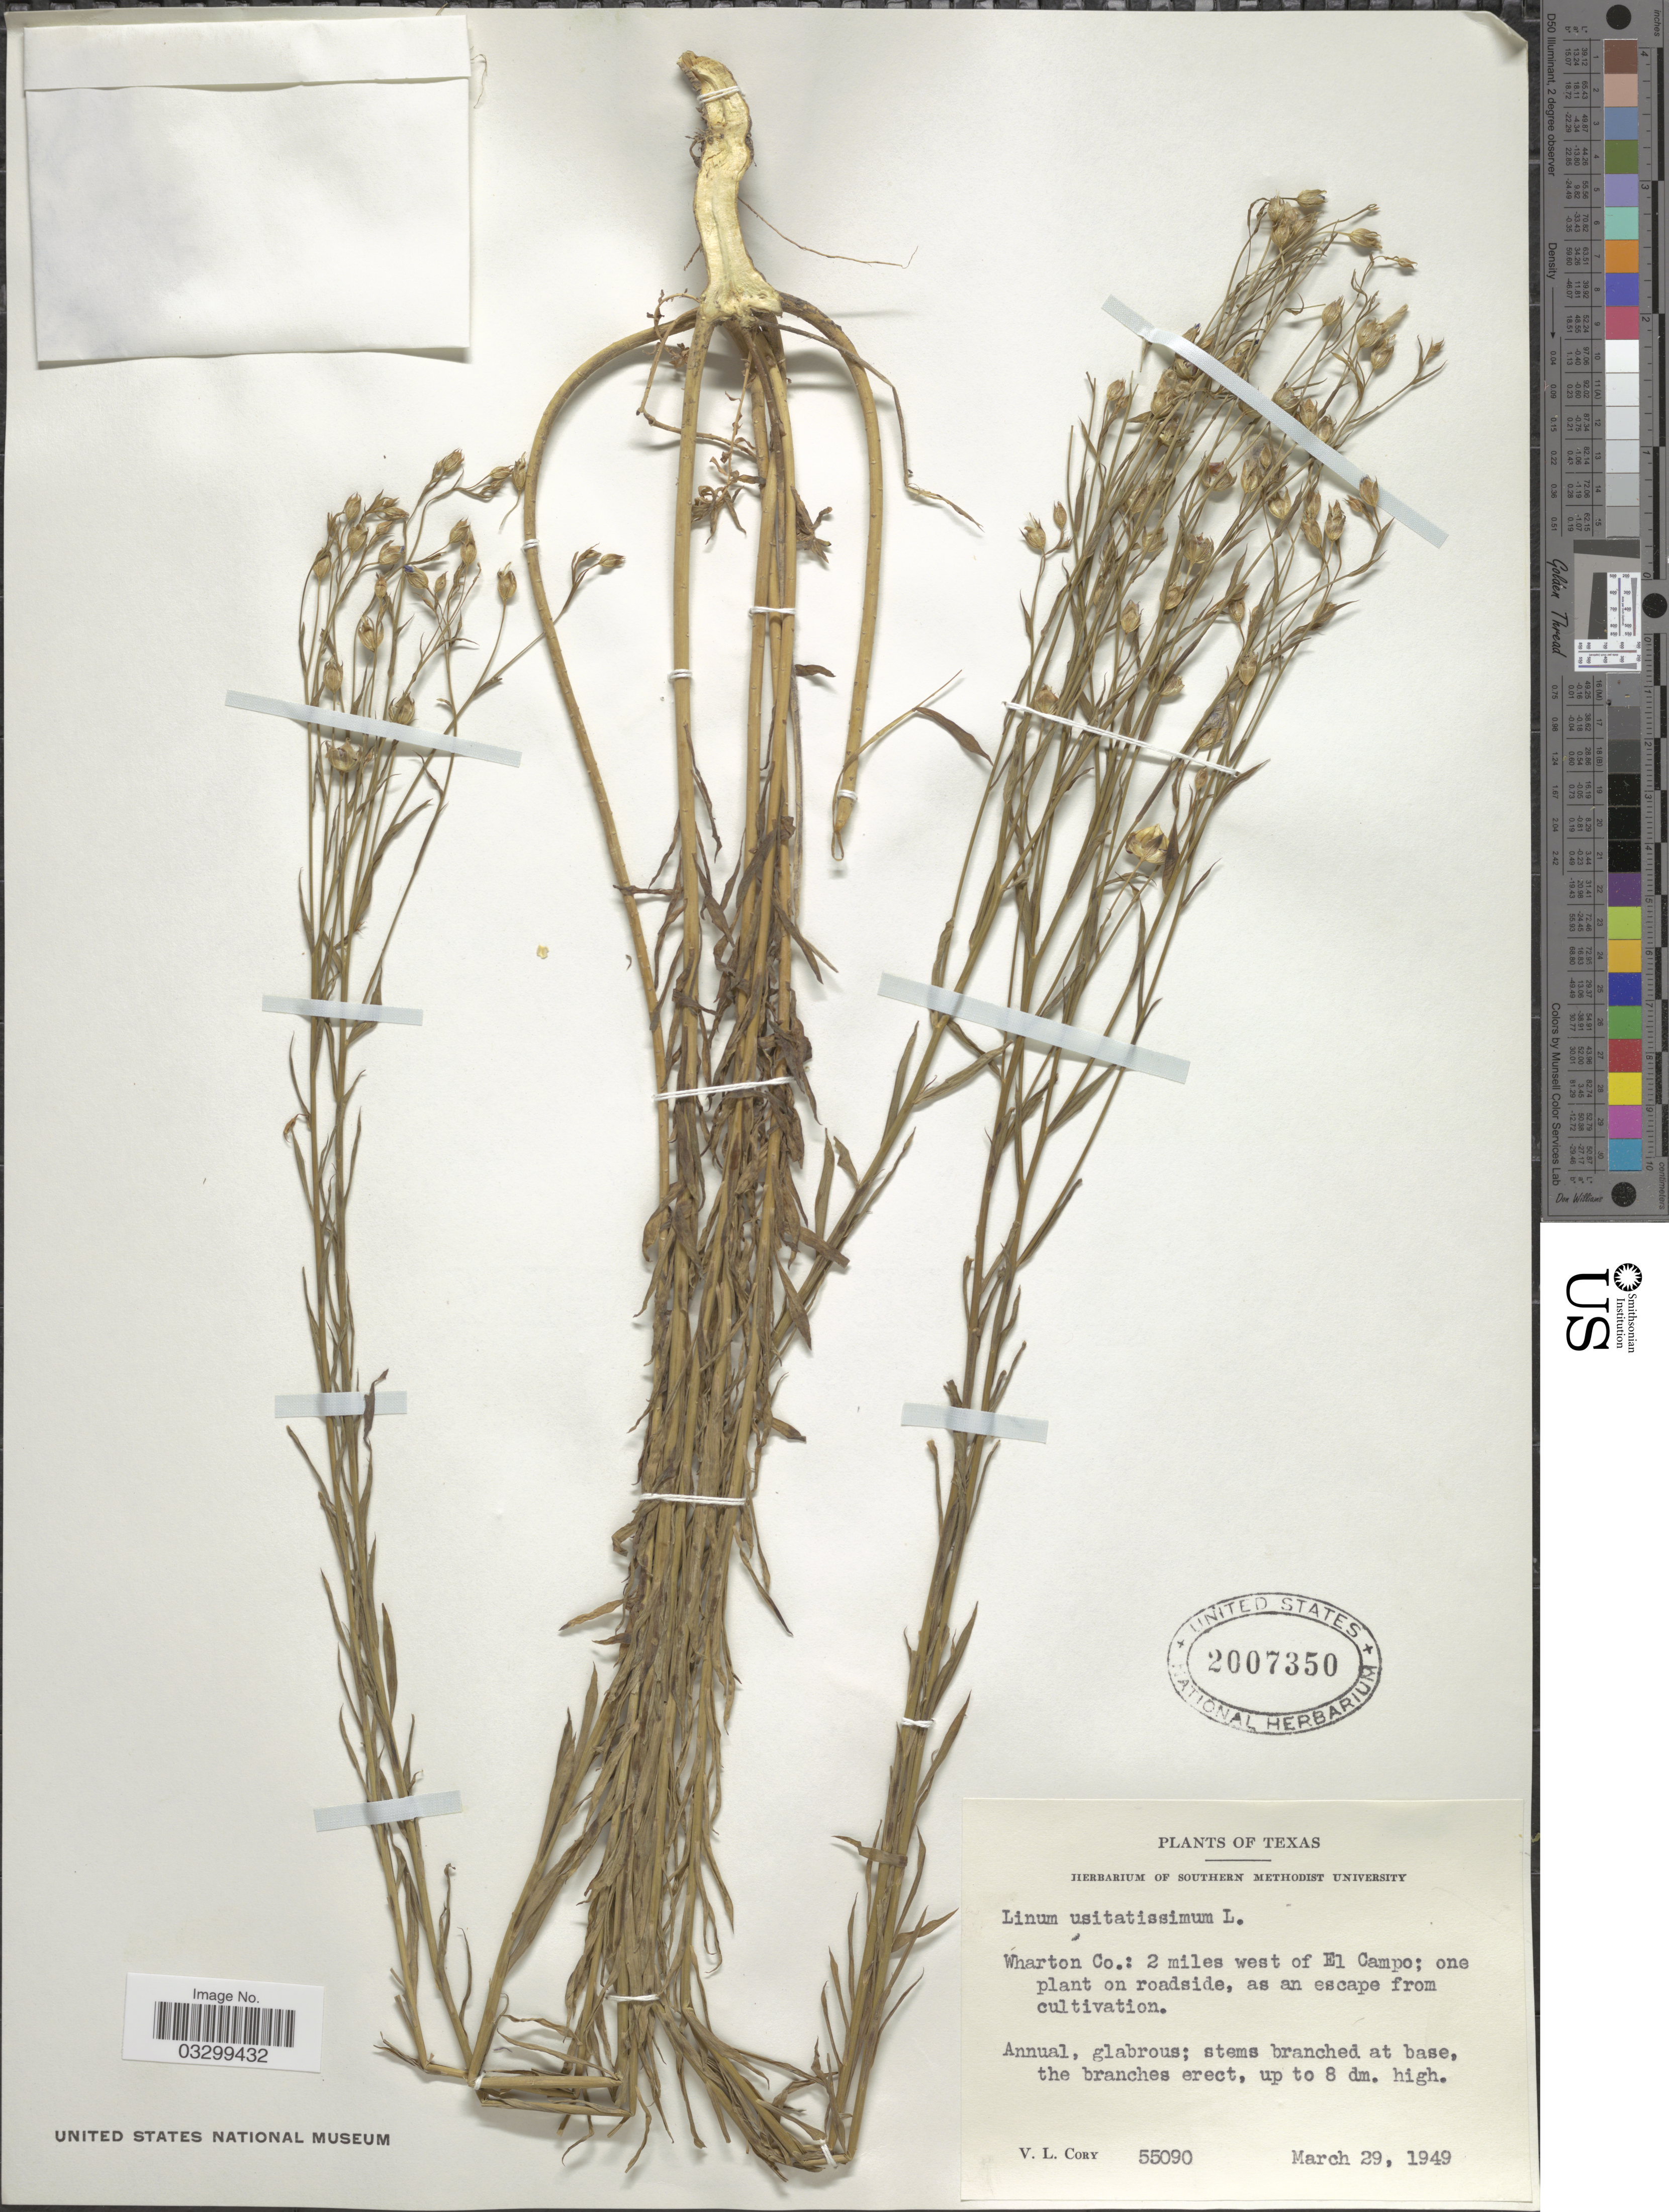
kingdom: Plantae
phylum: Tracheophyta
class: Magnoliopsida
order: Malpighiales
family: Linaceae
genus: Linum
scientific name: Linum usitatissimum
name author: L.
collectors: V. Cory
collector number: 55090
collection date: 1949-03-29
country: United States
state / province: Texas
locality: Wharton Co.: 2 miles west of El Campo.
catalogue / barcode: US 2007350